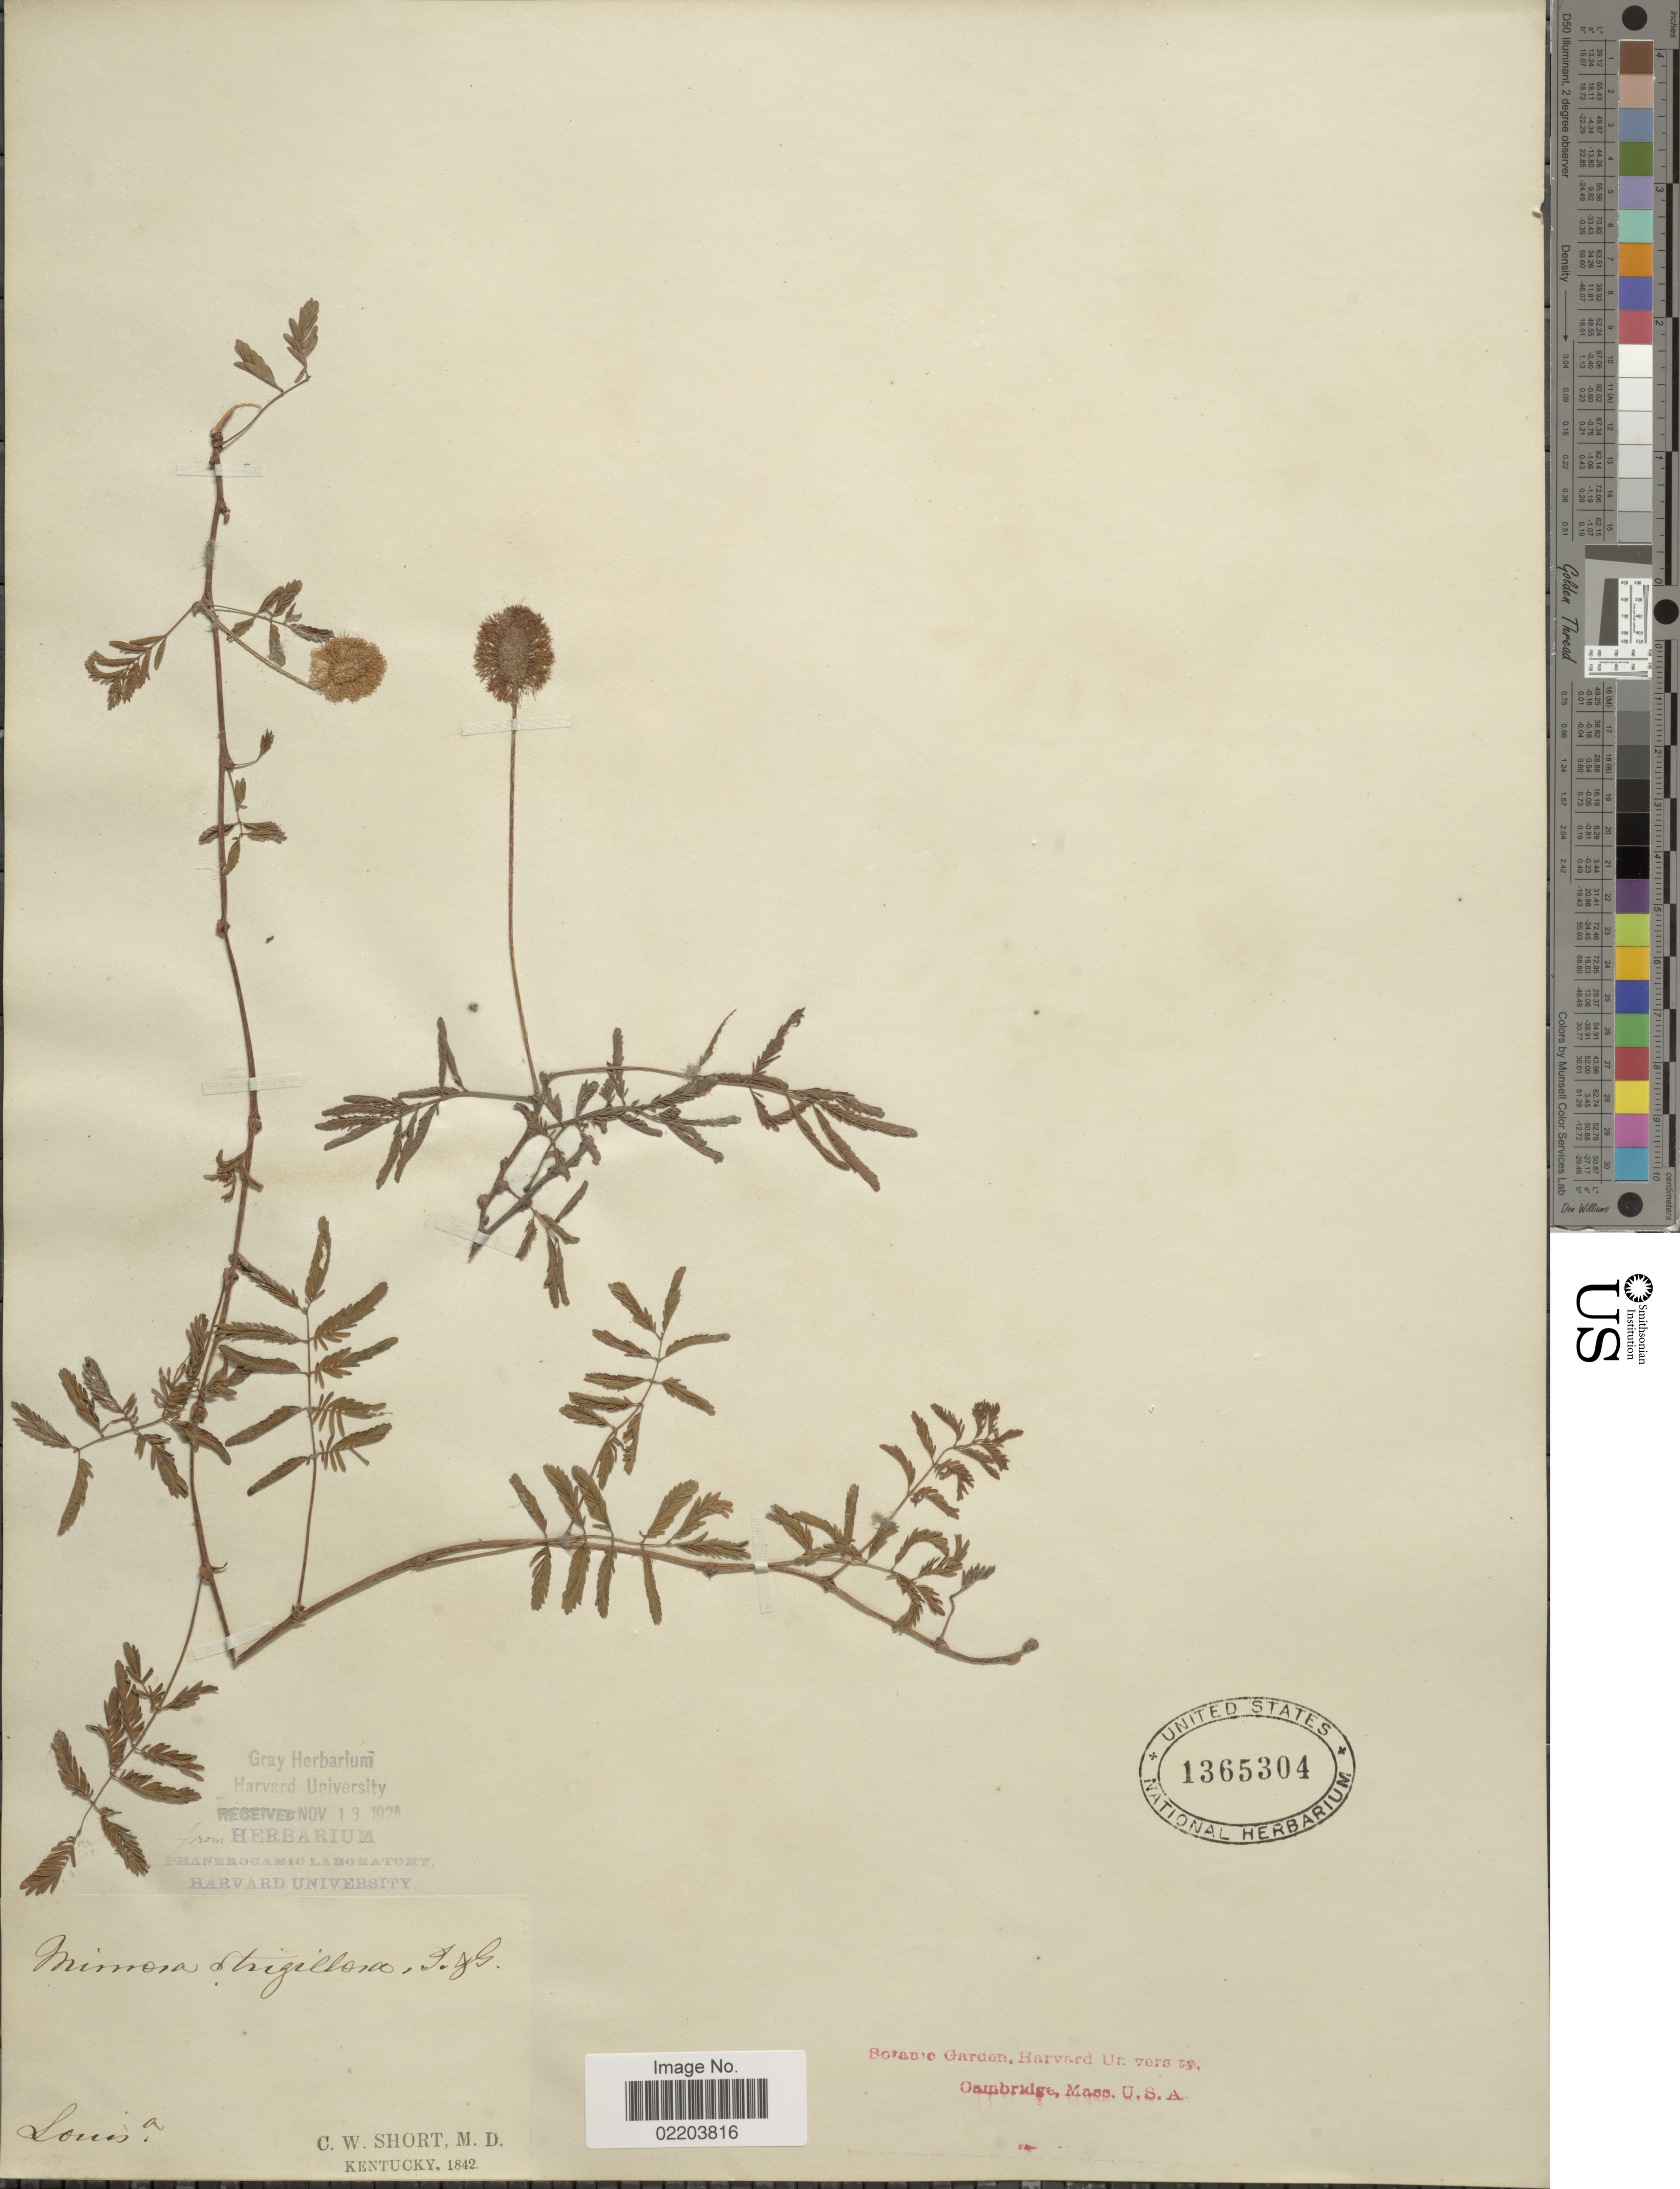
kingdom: Plantae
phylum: Tracheophyta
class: Magnoliopsida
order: Fabales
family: Fabaceae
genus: Mimosa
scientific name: Mimosa strigillosa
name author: Torr. & A. Gray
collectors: C. W. Short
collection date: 1842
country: United States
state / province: Louisiana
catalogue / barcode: US 1365304